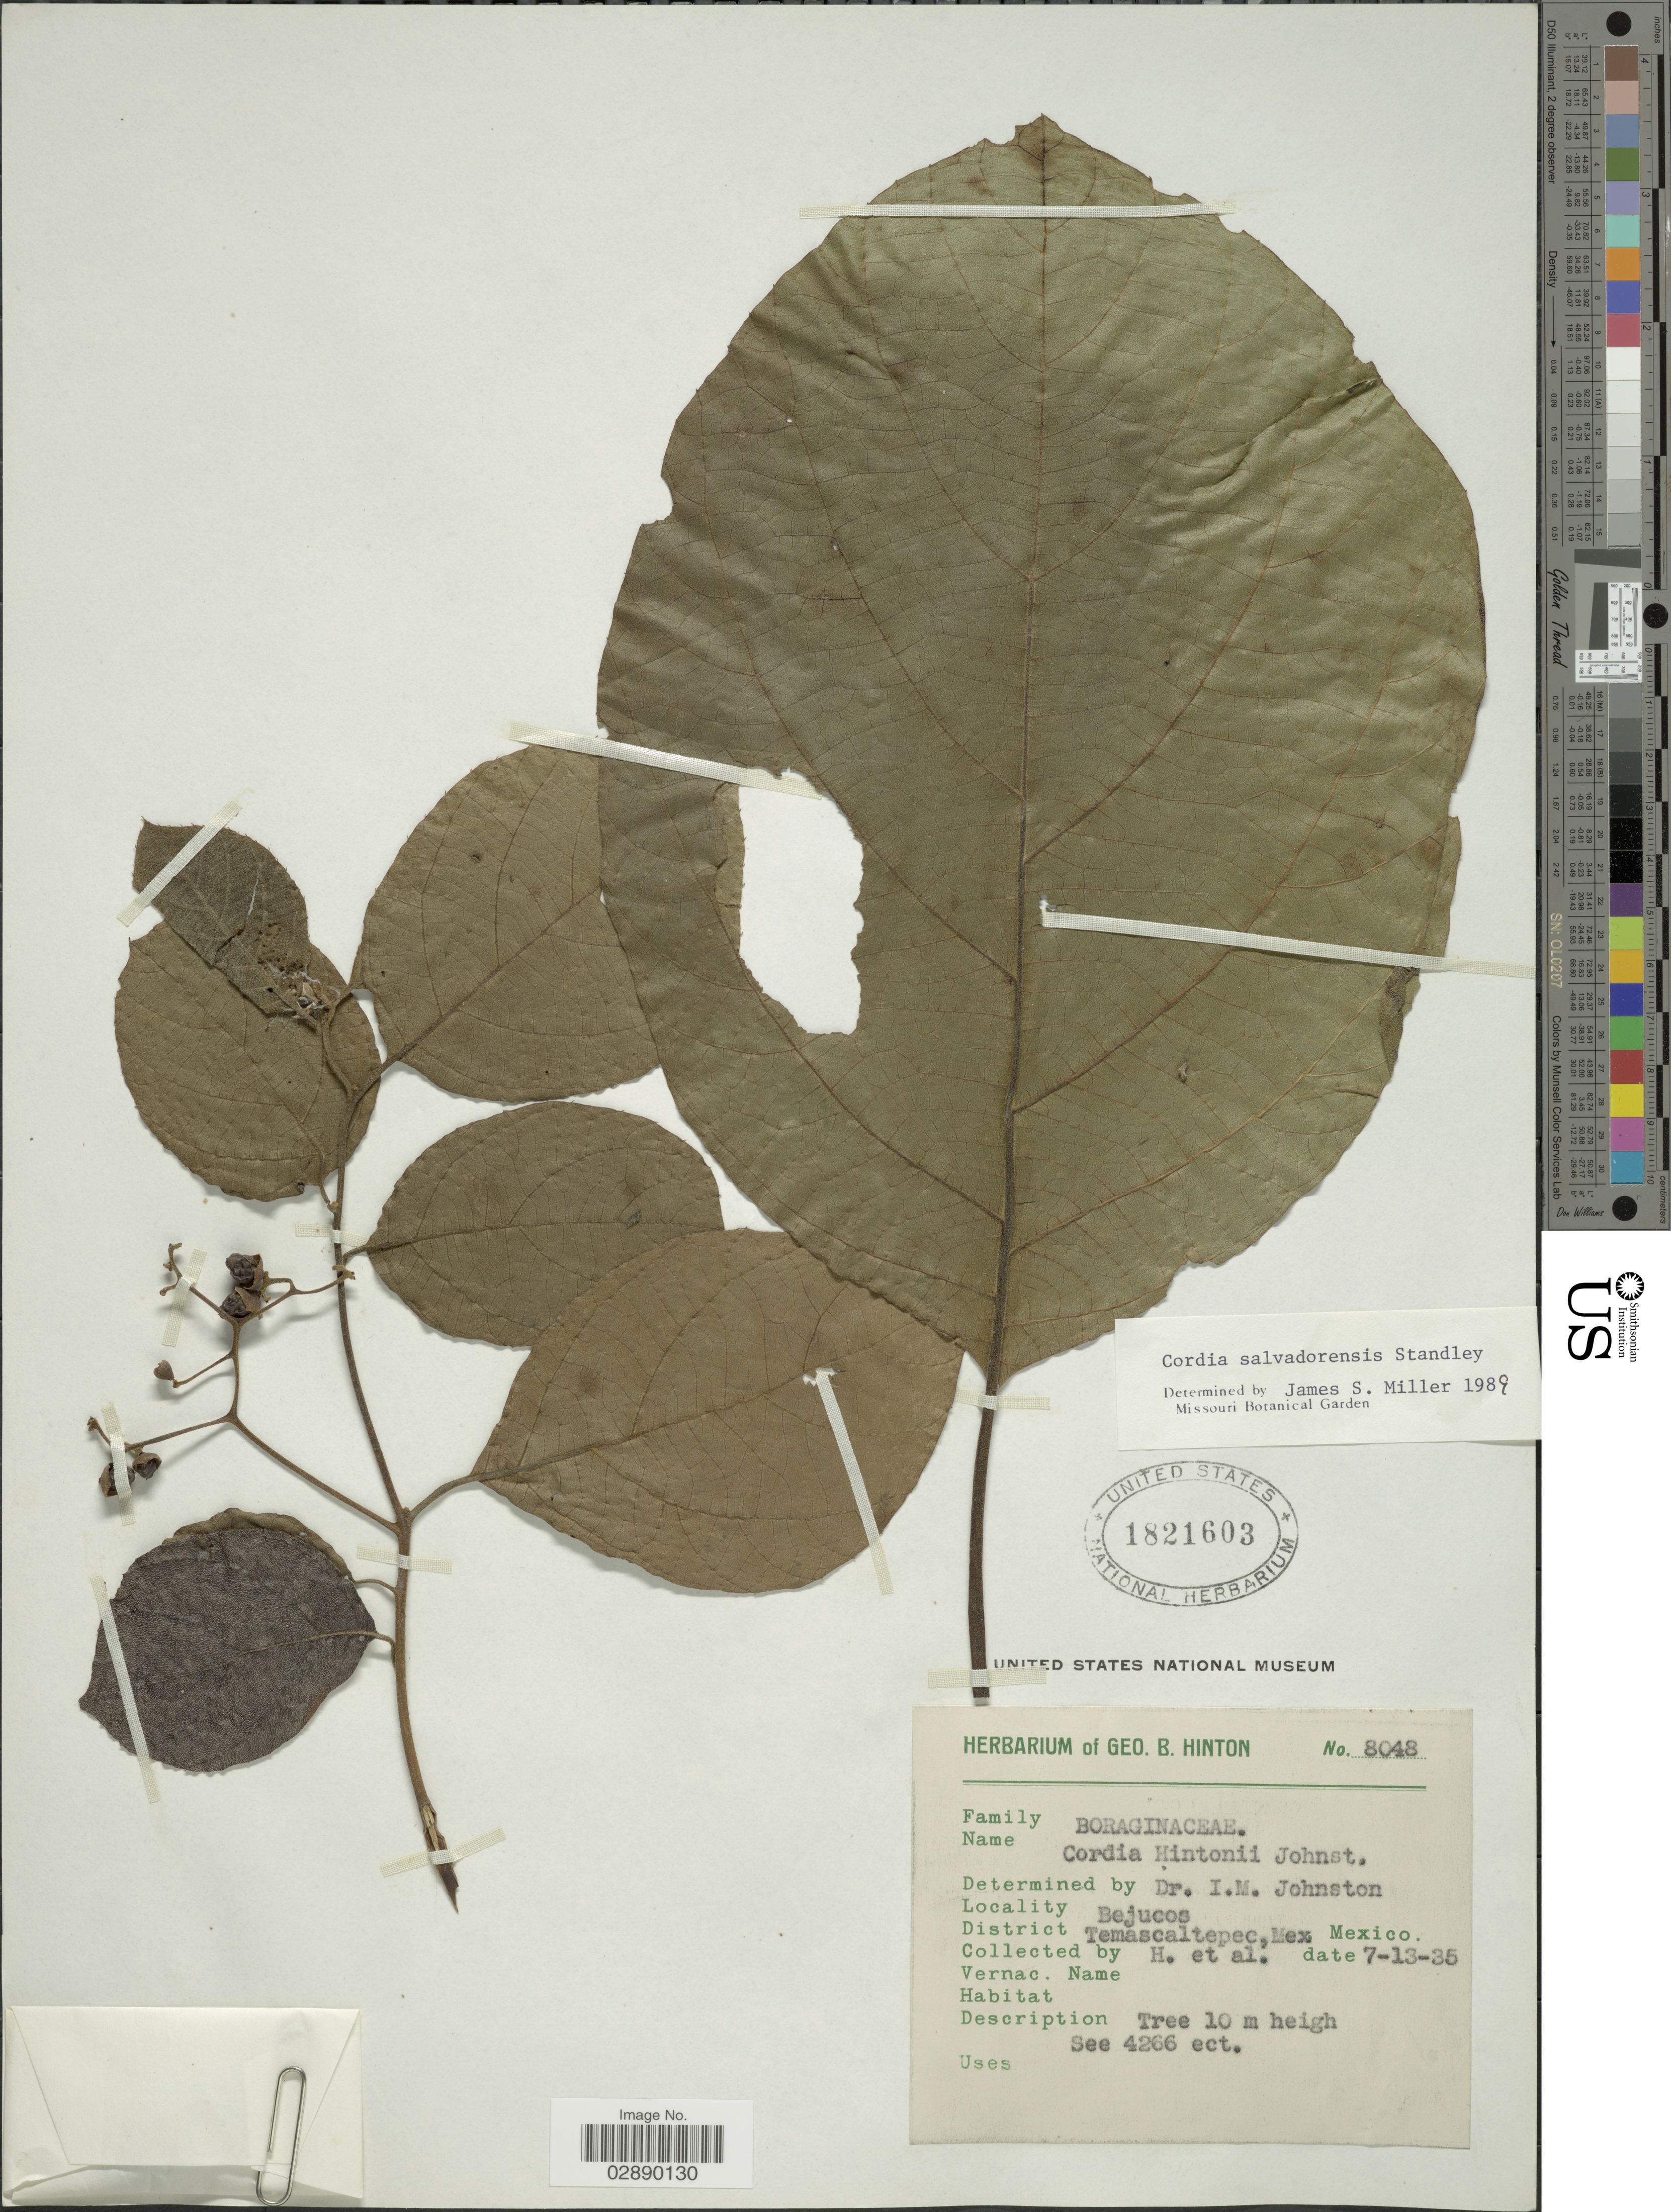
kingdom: Plantae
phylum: Tracheophyta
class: Magnoliopsida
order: Boraginales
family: Cordiaceae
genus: Cordia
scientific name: Cordia salvadorensis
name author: Standl.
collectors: G. B. Hinton & et al.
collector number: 8048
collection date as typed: Transcribed d/m/y: 13/7/35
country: Mexico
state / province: México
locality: Bejucos. District Temascaltepec.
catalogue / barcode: US 1821603